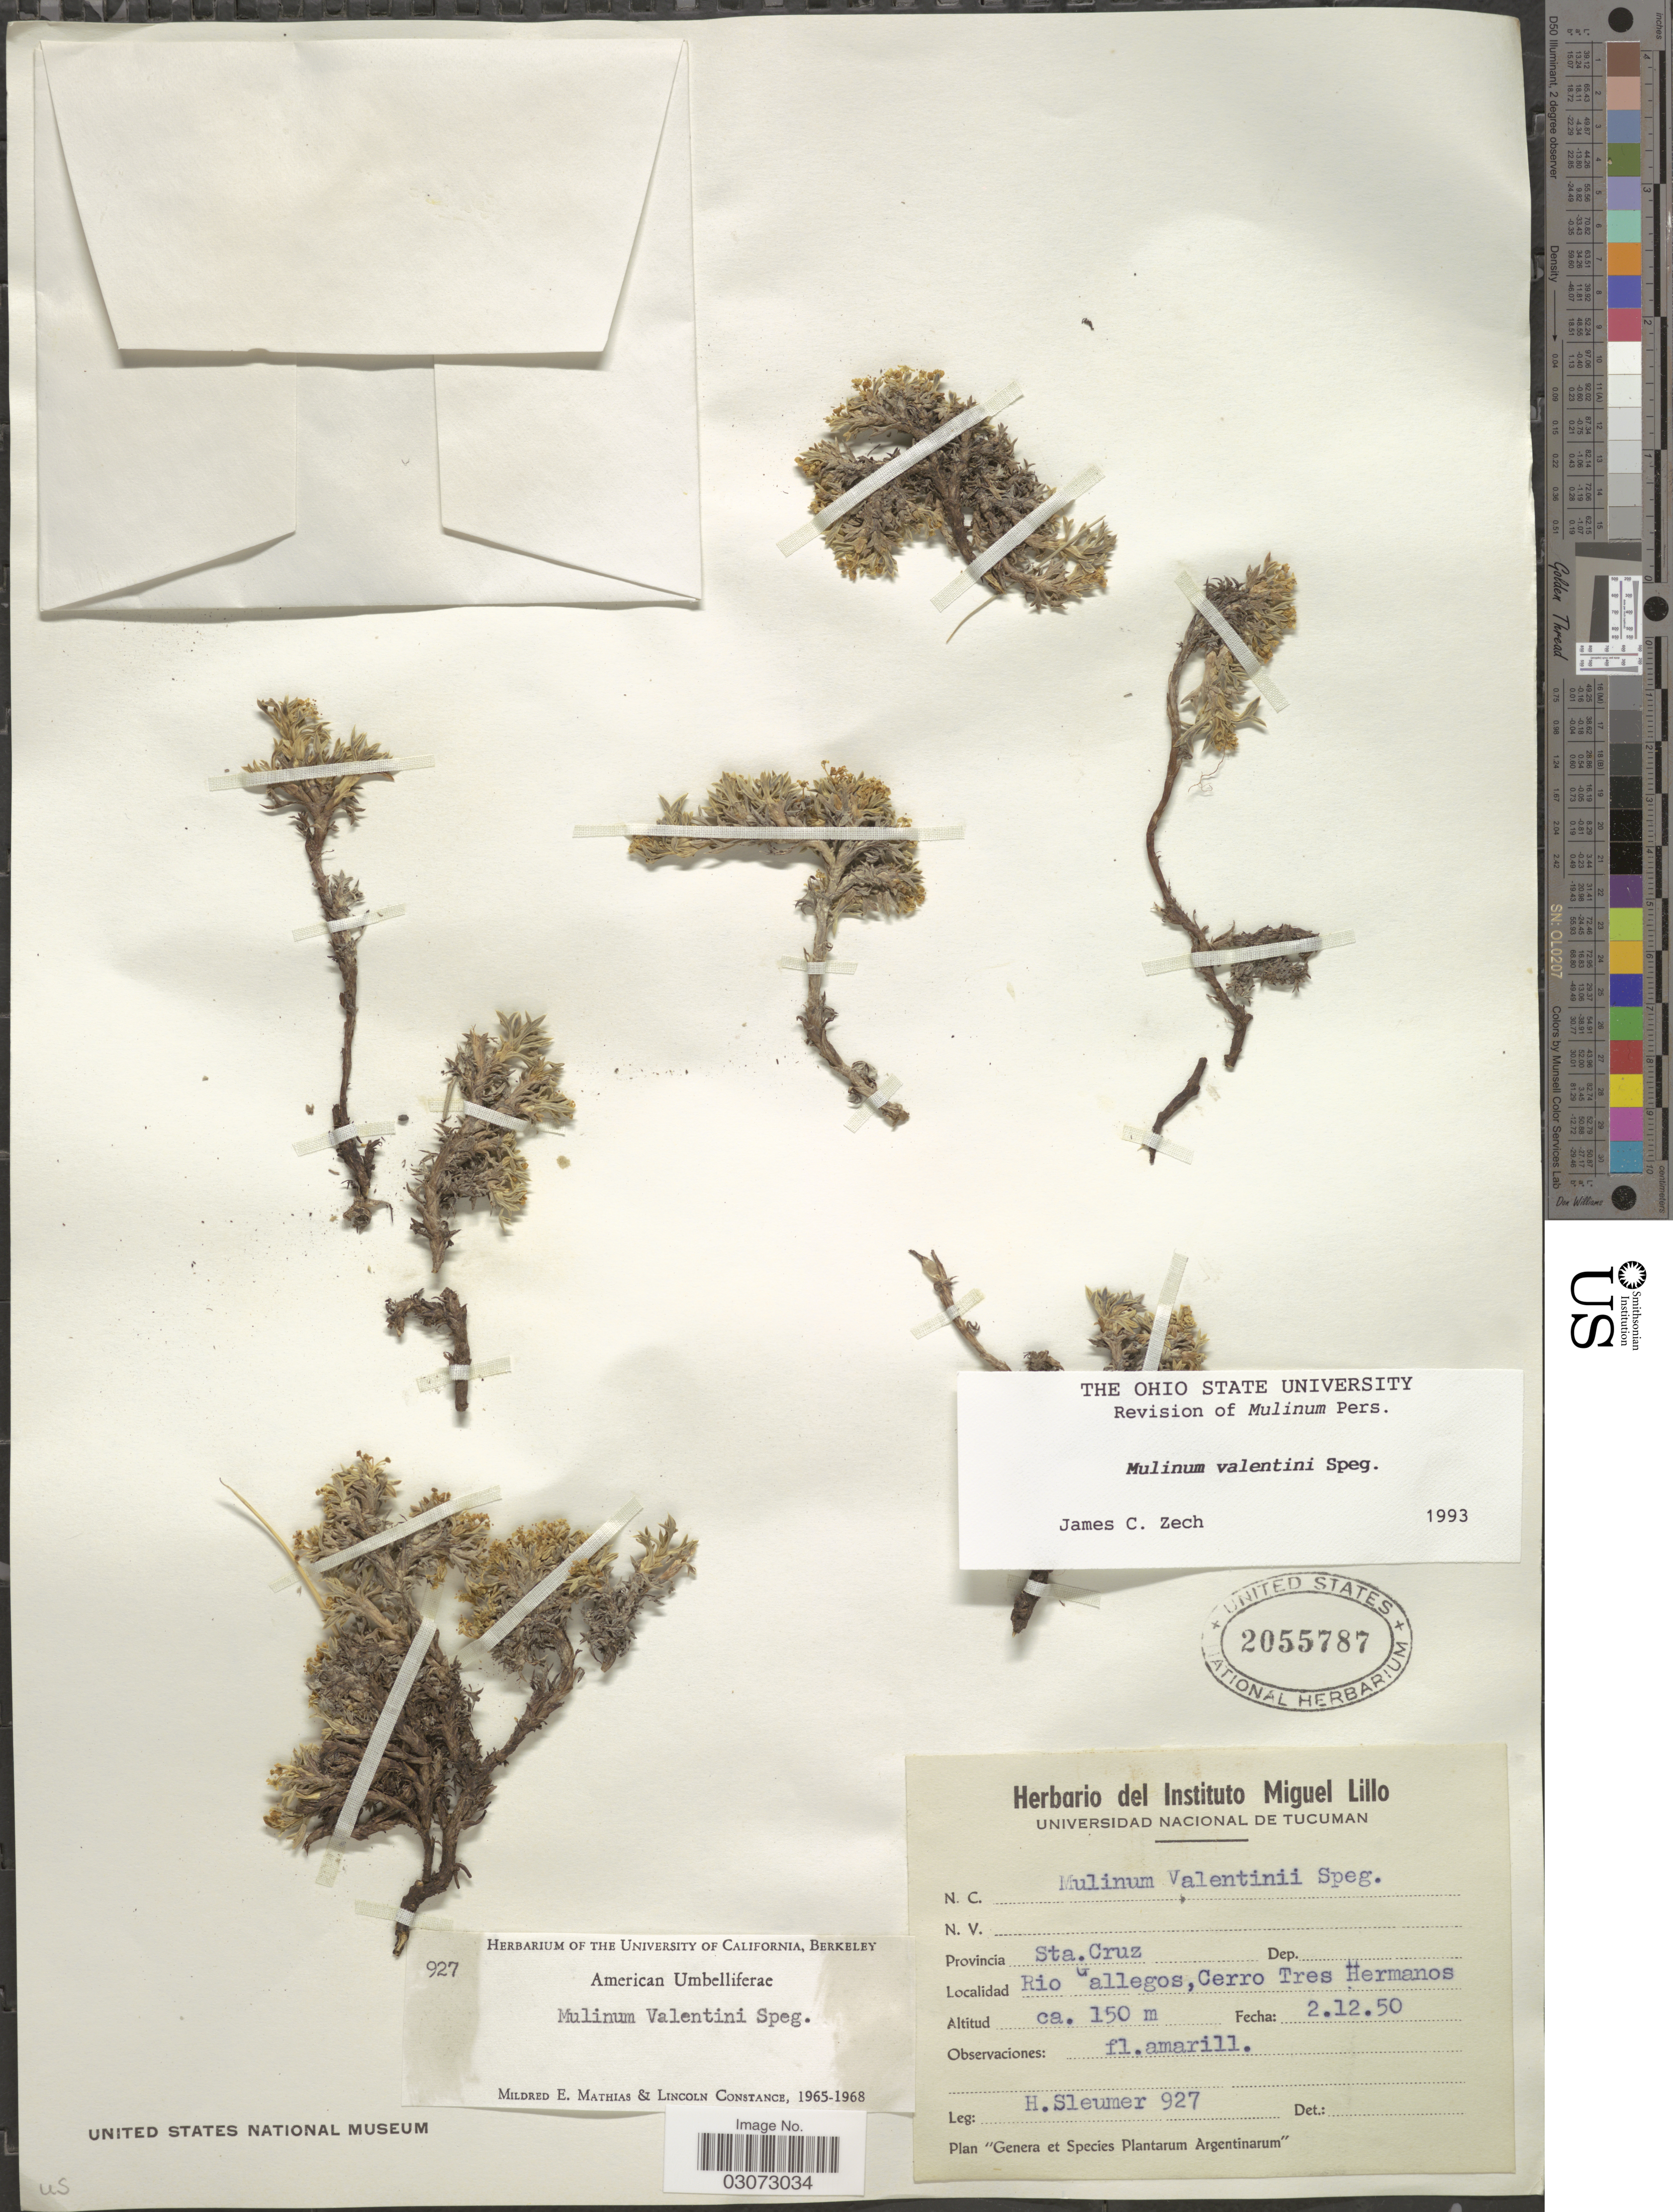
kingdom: Plantae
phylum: Tracheophyta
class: Magnoliopsida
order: Apiales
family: Apiaceae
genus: Mulinum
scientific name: Mulinum valentini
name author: Speg.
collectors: H. O. Sleumer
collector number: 927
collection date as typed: Transcribed d/m/y: 2/12/50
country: Argentina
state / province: Santa Cruz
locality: Provincia Sta. Cruz. Rio Gallegos, Cerro Tres Hermanos.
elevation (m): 150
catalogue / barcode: US 2055787